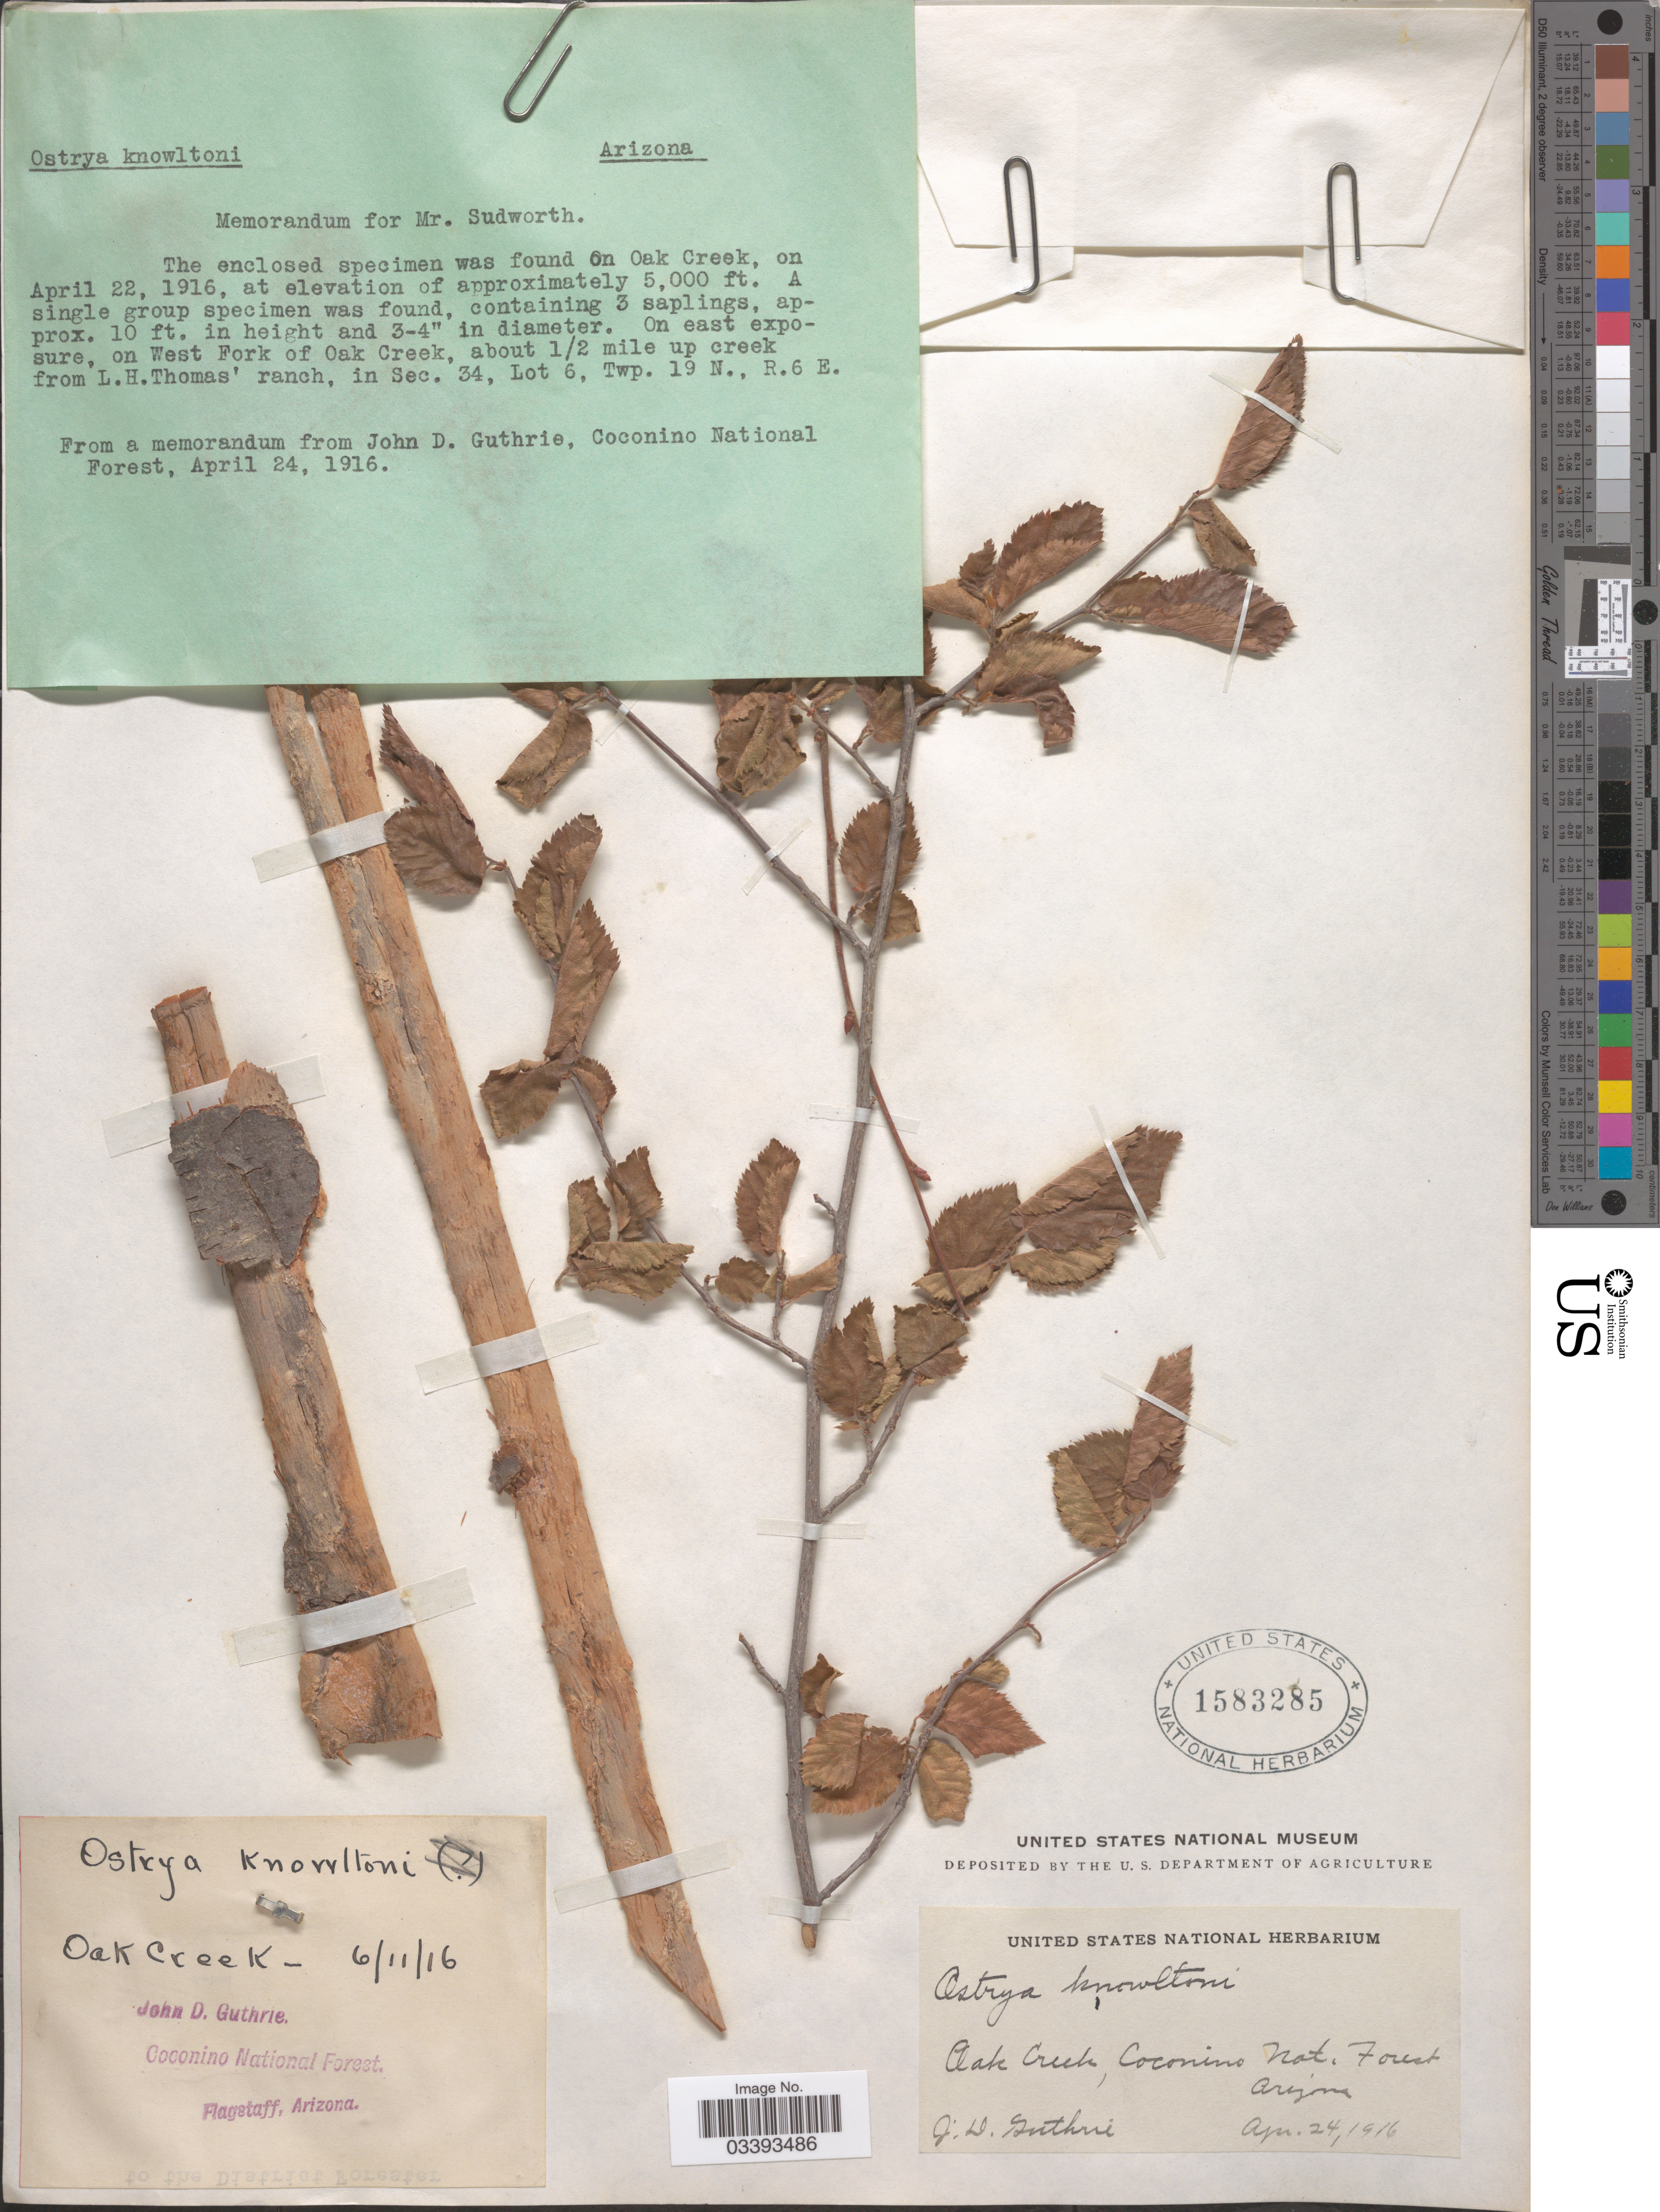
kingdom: Plantae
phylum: Tracheophyta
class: Magnoliopsida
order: Fagales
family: Betulaceae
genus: Ostrya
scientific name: Ostrya knowltoni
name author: Coville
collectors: J. Guthrie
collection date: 1916-04-22/1916-04-24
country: United States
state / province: Arizona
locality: Oak Creek, Coconino National Forest. Flagstaff. On West Fork of Oak Creek, about 1/2 mile up creek from L. H. Thomas' ranch, in Sec. 34, Lot 6, Twp. 19 N., R. 6 E. [unsure placement]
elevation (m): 1524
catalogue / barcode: US 1583285